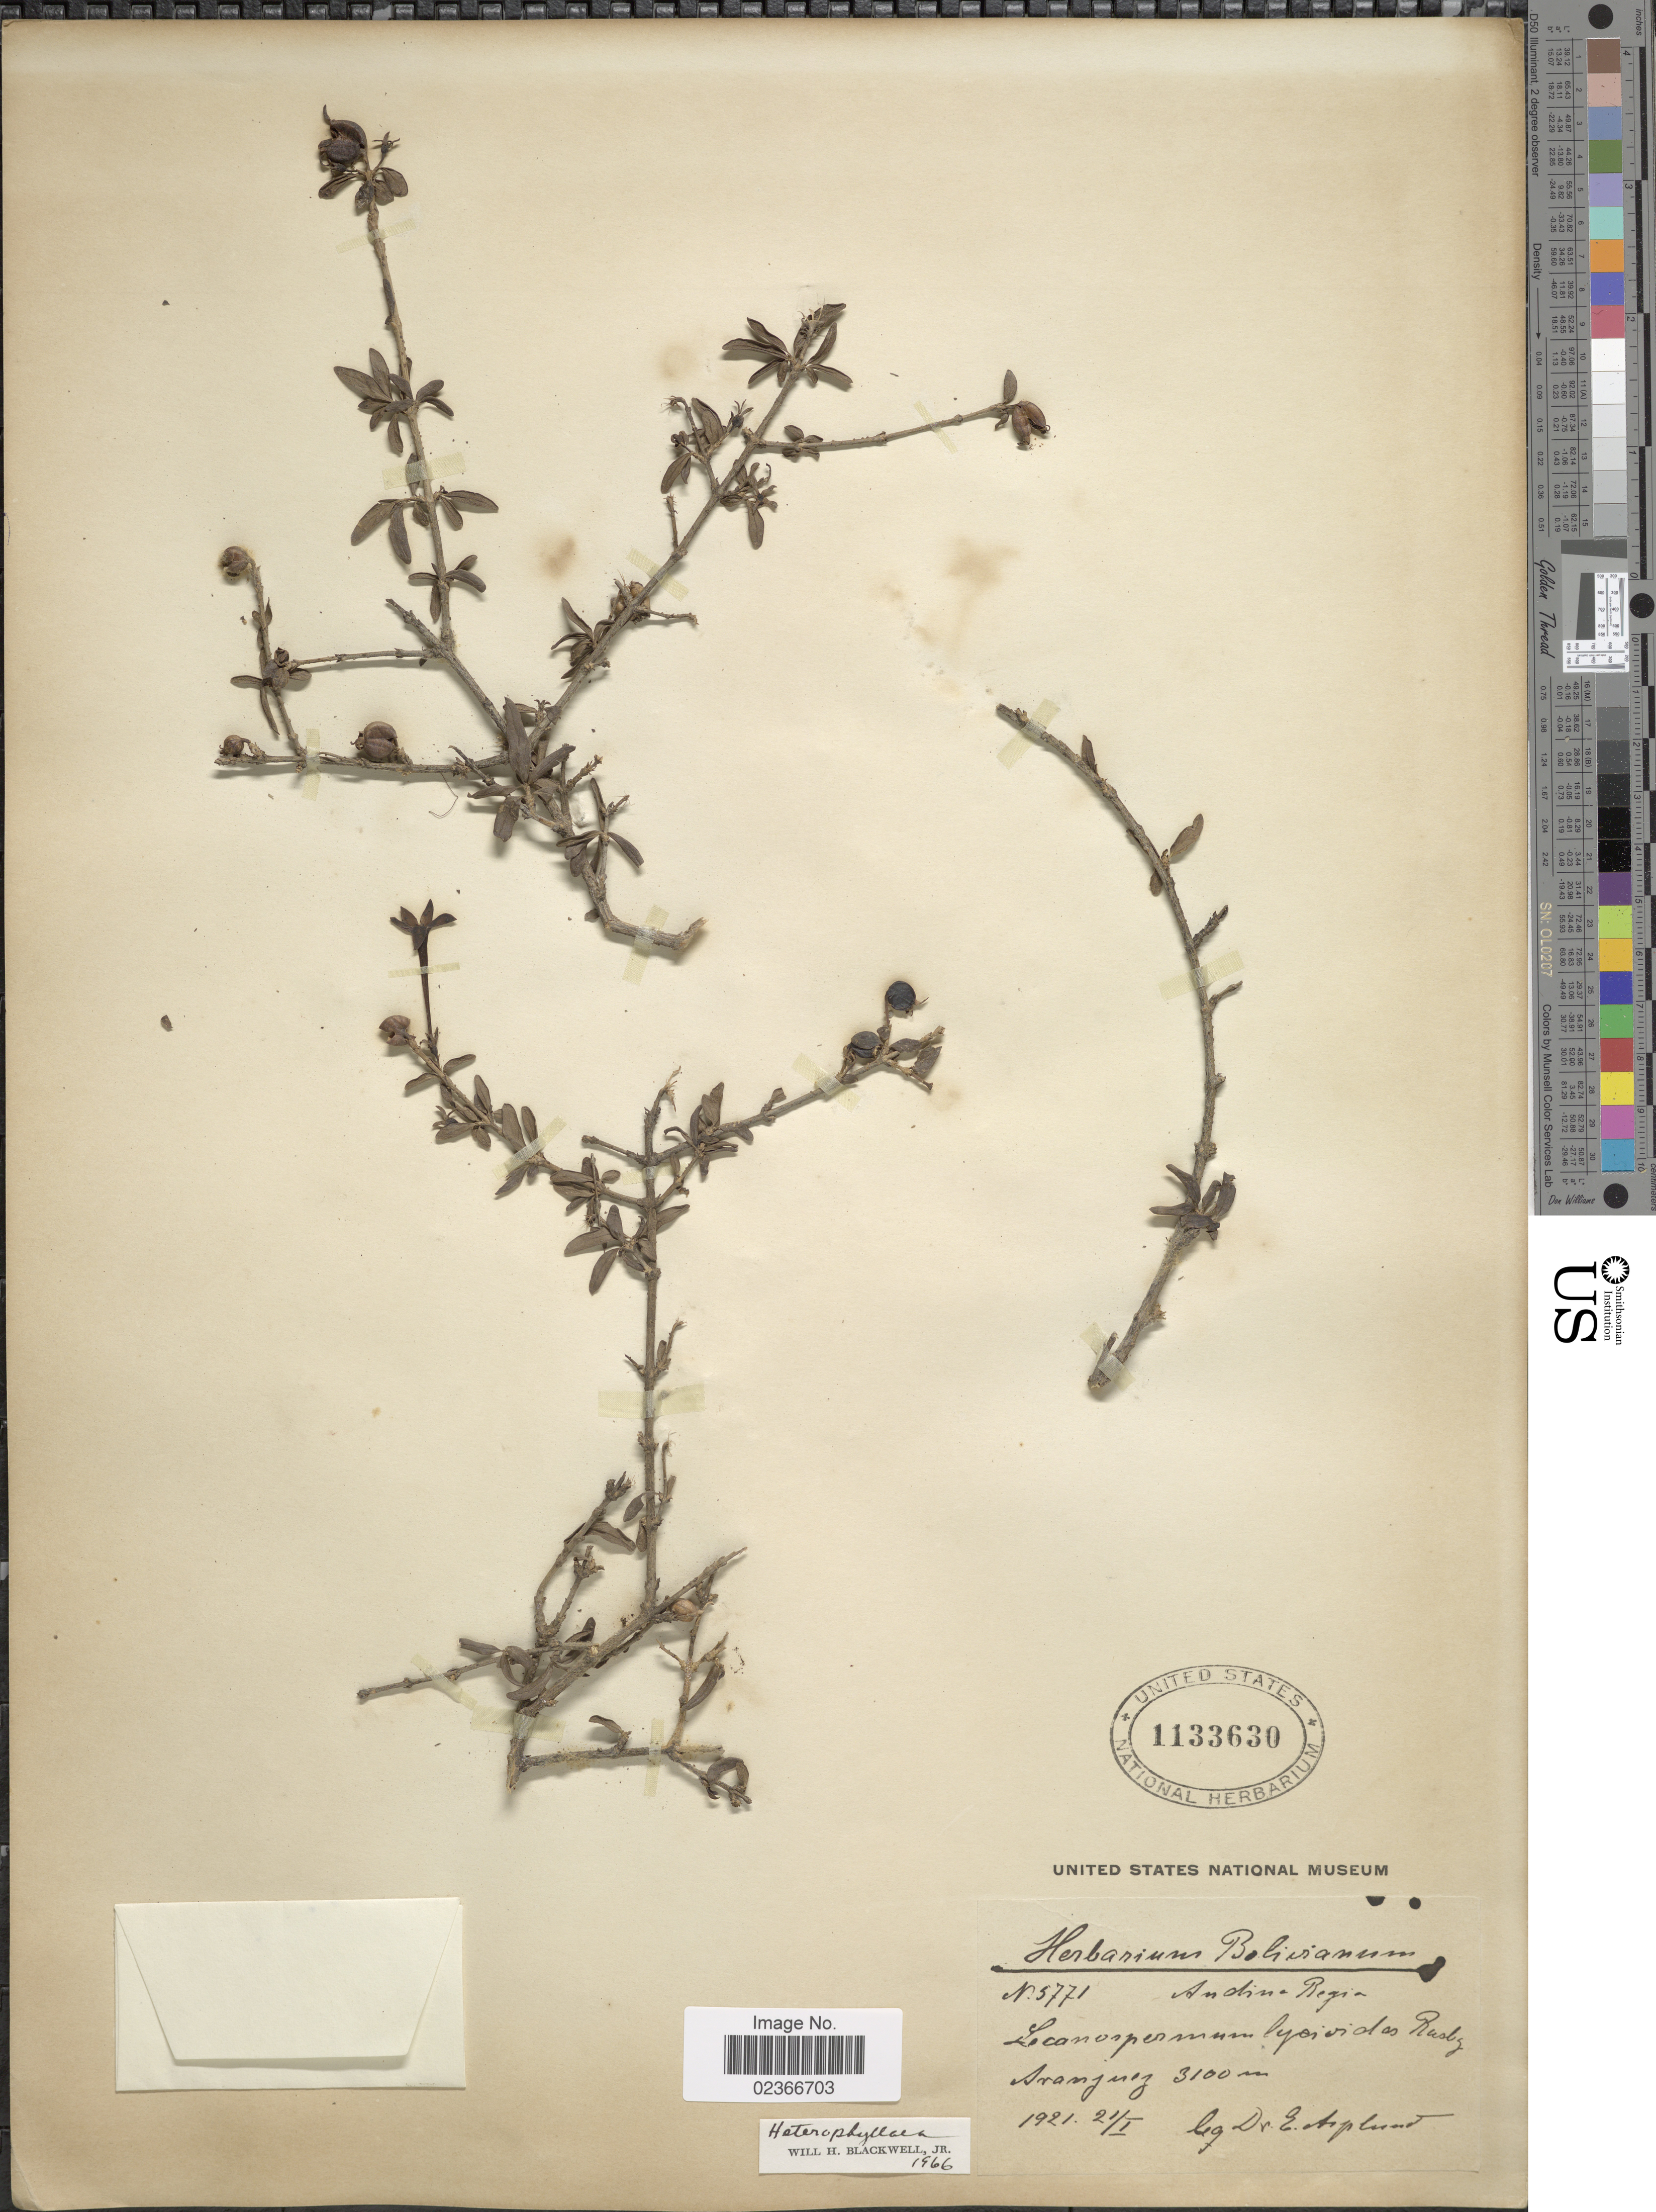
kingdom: Plantae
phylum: Tracheophyta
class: Magnoliopsida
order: Gentianales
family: Rubiaceae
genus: Heterophyllaea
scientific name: Heterophyllaea lycioides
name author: (Rusby) Sandwith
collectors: E. Asplund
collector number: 5771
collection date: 1921-01-21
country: Bolivia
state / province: Cochabamba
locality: Andina Regio. Aranjuez.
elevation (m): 3100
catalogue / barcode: US 1133630